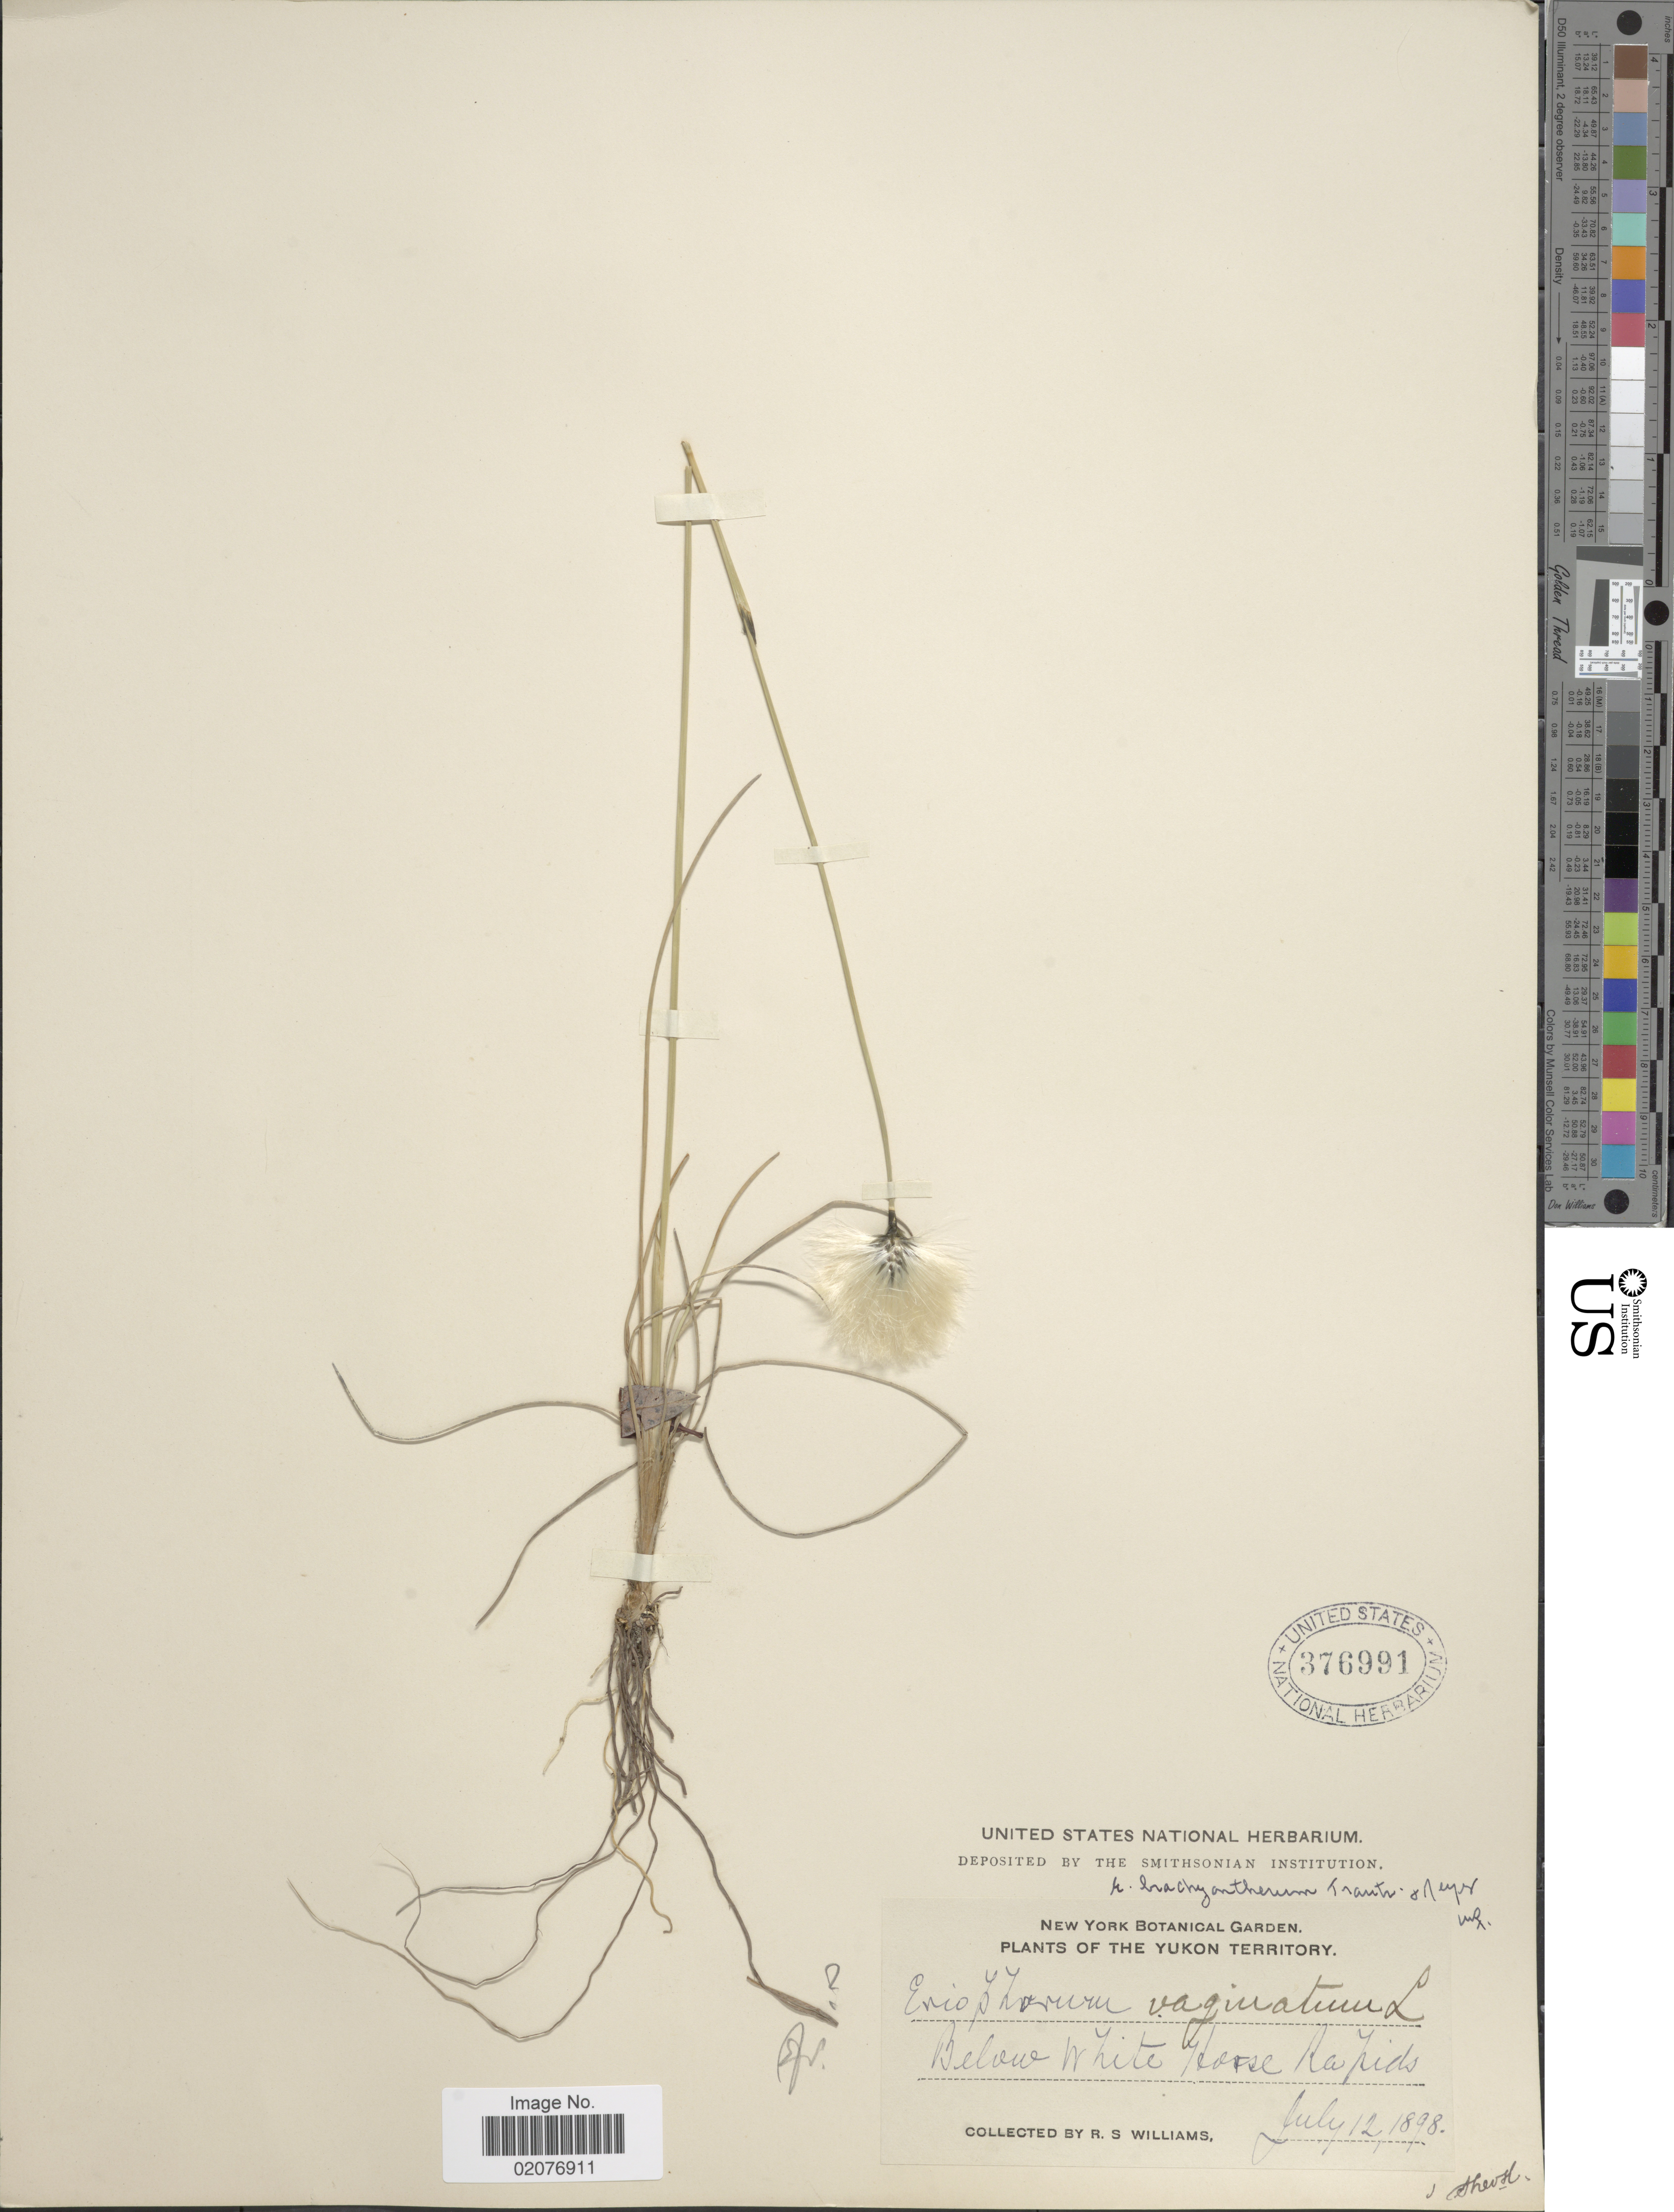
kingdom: Plantae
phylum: Tracheophyta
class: Liliopsida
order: Poales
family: Cyperaceae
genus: Eriophorum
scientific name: Eriophorum brachyantherum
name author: Trautv. & C.A. Mey.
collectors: R. Wiliams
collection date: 1898-07-12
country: Canada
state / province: Yukon Territory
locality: Below White Horse Rapids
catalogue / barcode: US 376991